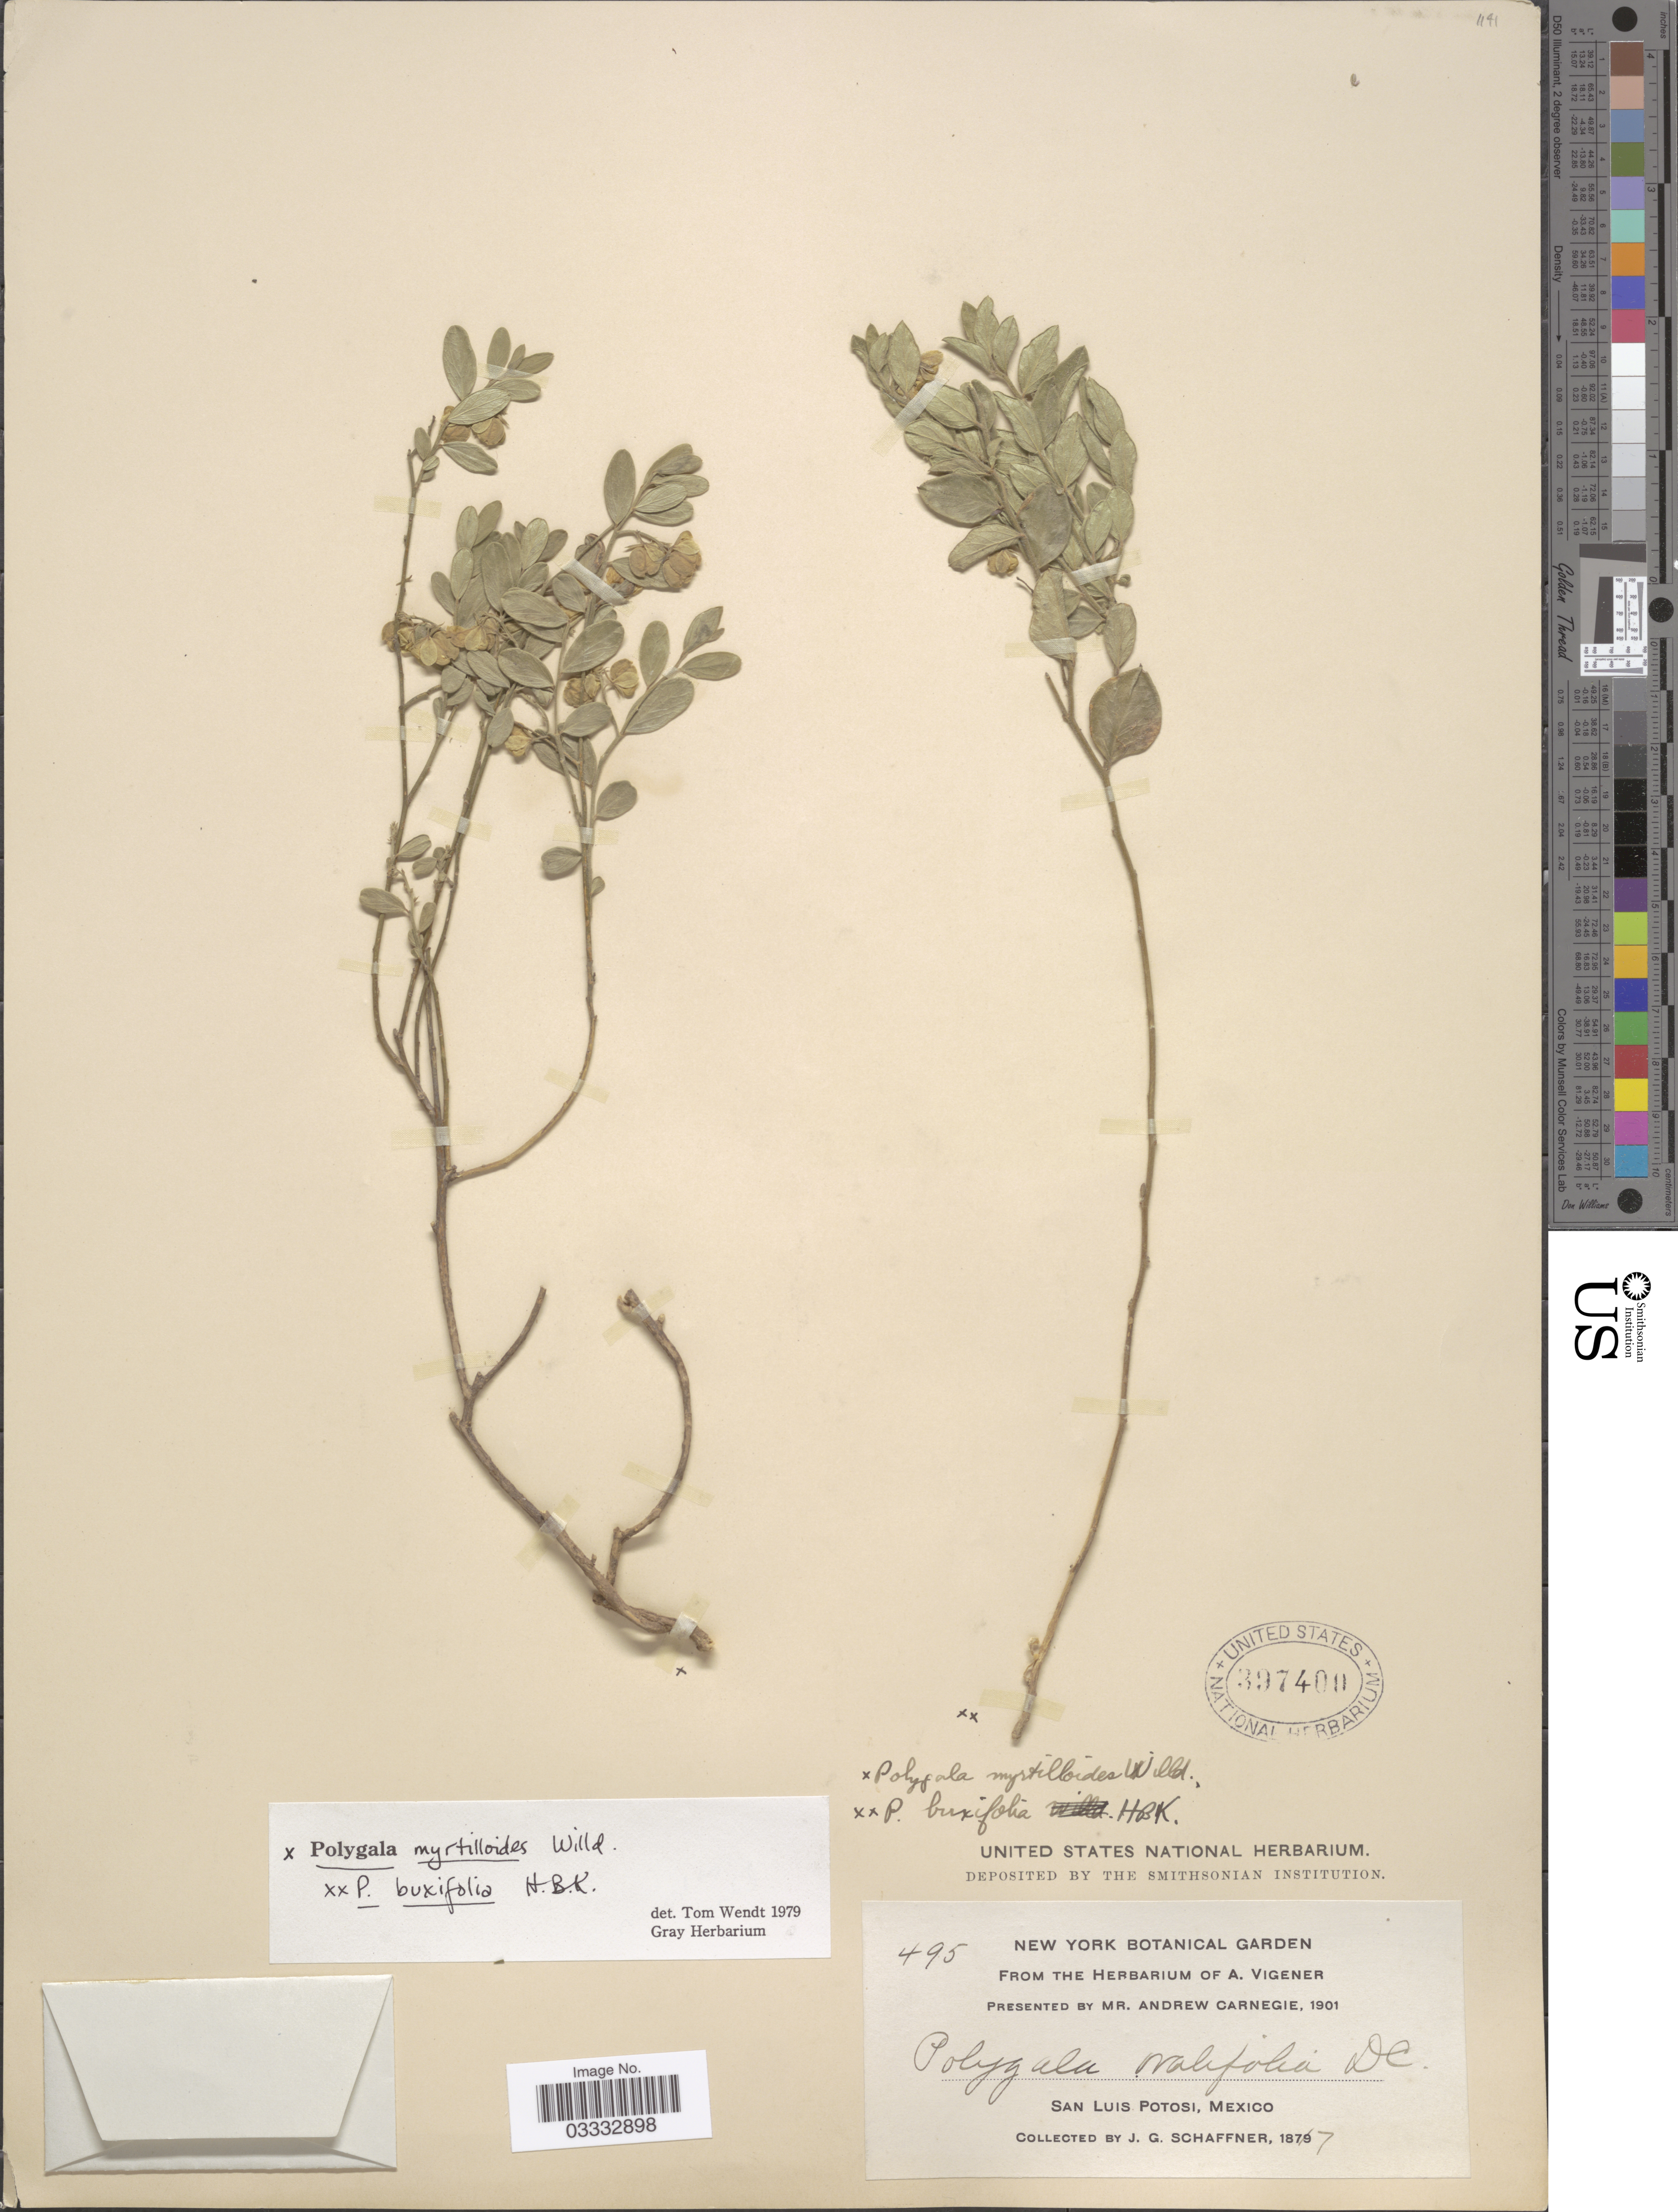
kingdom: Plantae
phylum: Tracheophyta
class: Magnoliopsida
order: Fabales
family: Polygalaceae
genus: Hebecarpa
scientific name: Hebecarpa myrtilloides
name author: (Kunth) J.R. Abbott & J.F.B. Pastore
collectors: J. G. Schaffner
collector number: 495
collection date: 1877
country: Mexico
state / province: San Luis Potosí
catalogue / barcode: US 397400